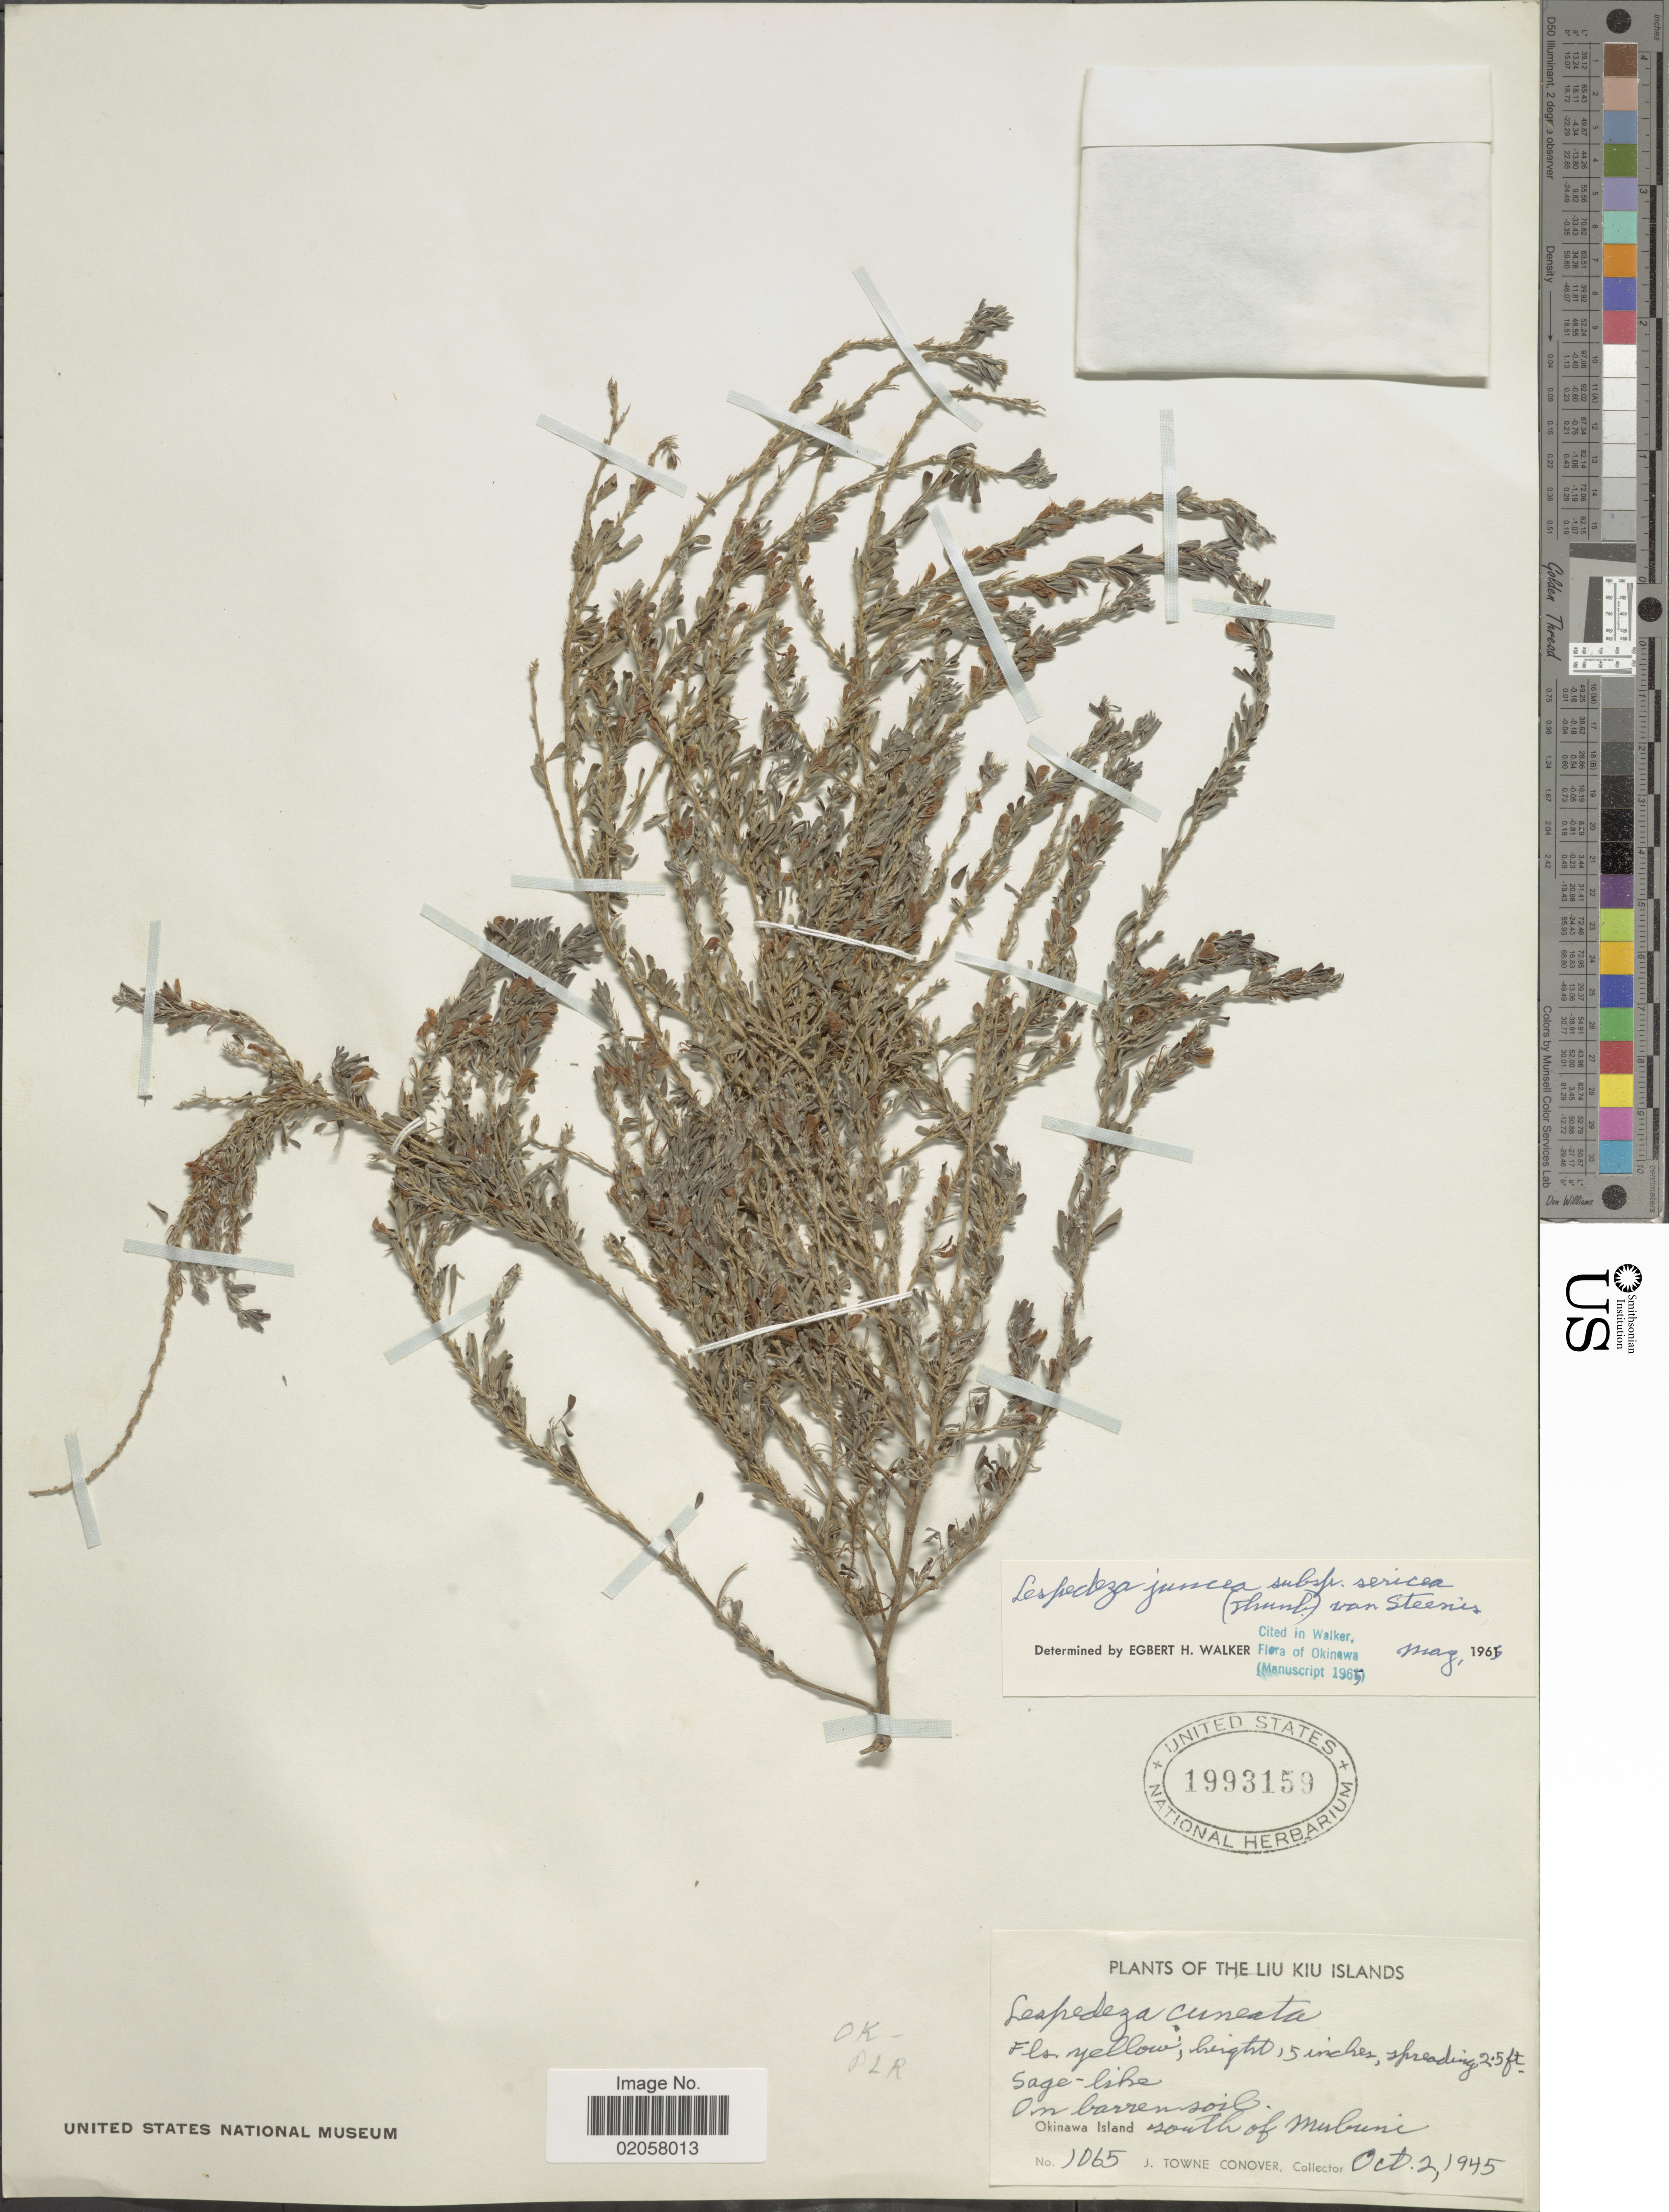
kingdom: Plantae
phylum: Tracheophyta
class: Magnoliopsida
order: Fabales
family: Fabaceae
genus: Lespedeza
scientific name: Lespedeza cuneata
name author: (Dum. Cours.) G. Don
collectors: J. T. Conover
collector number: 1065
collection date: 1945-10-02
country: Japan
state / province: Okinawa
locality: The Liu Kiu Islands, Okinawa Island, south of Mubuni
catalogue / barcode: US 1993159